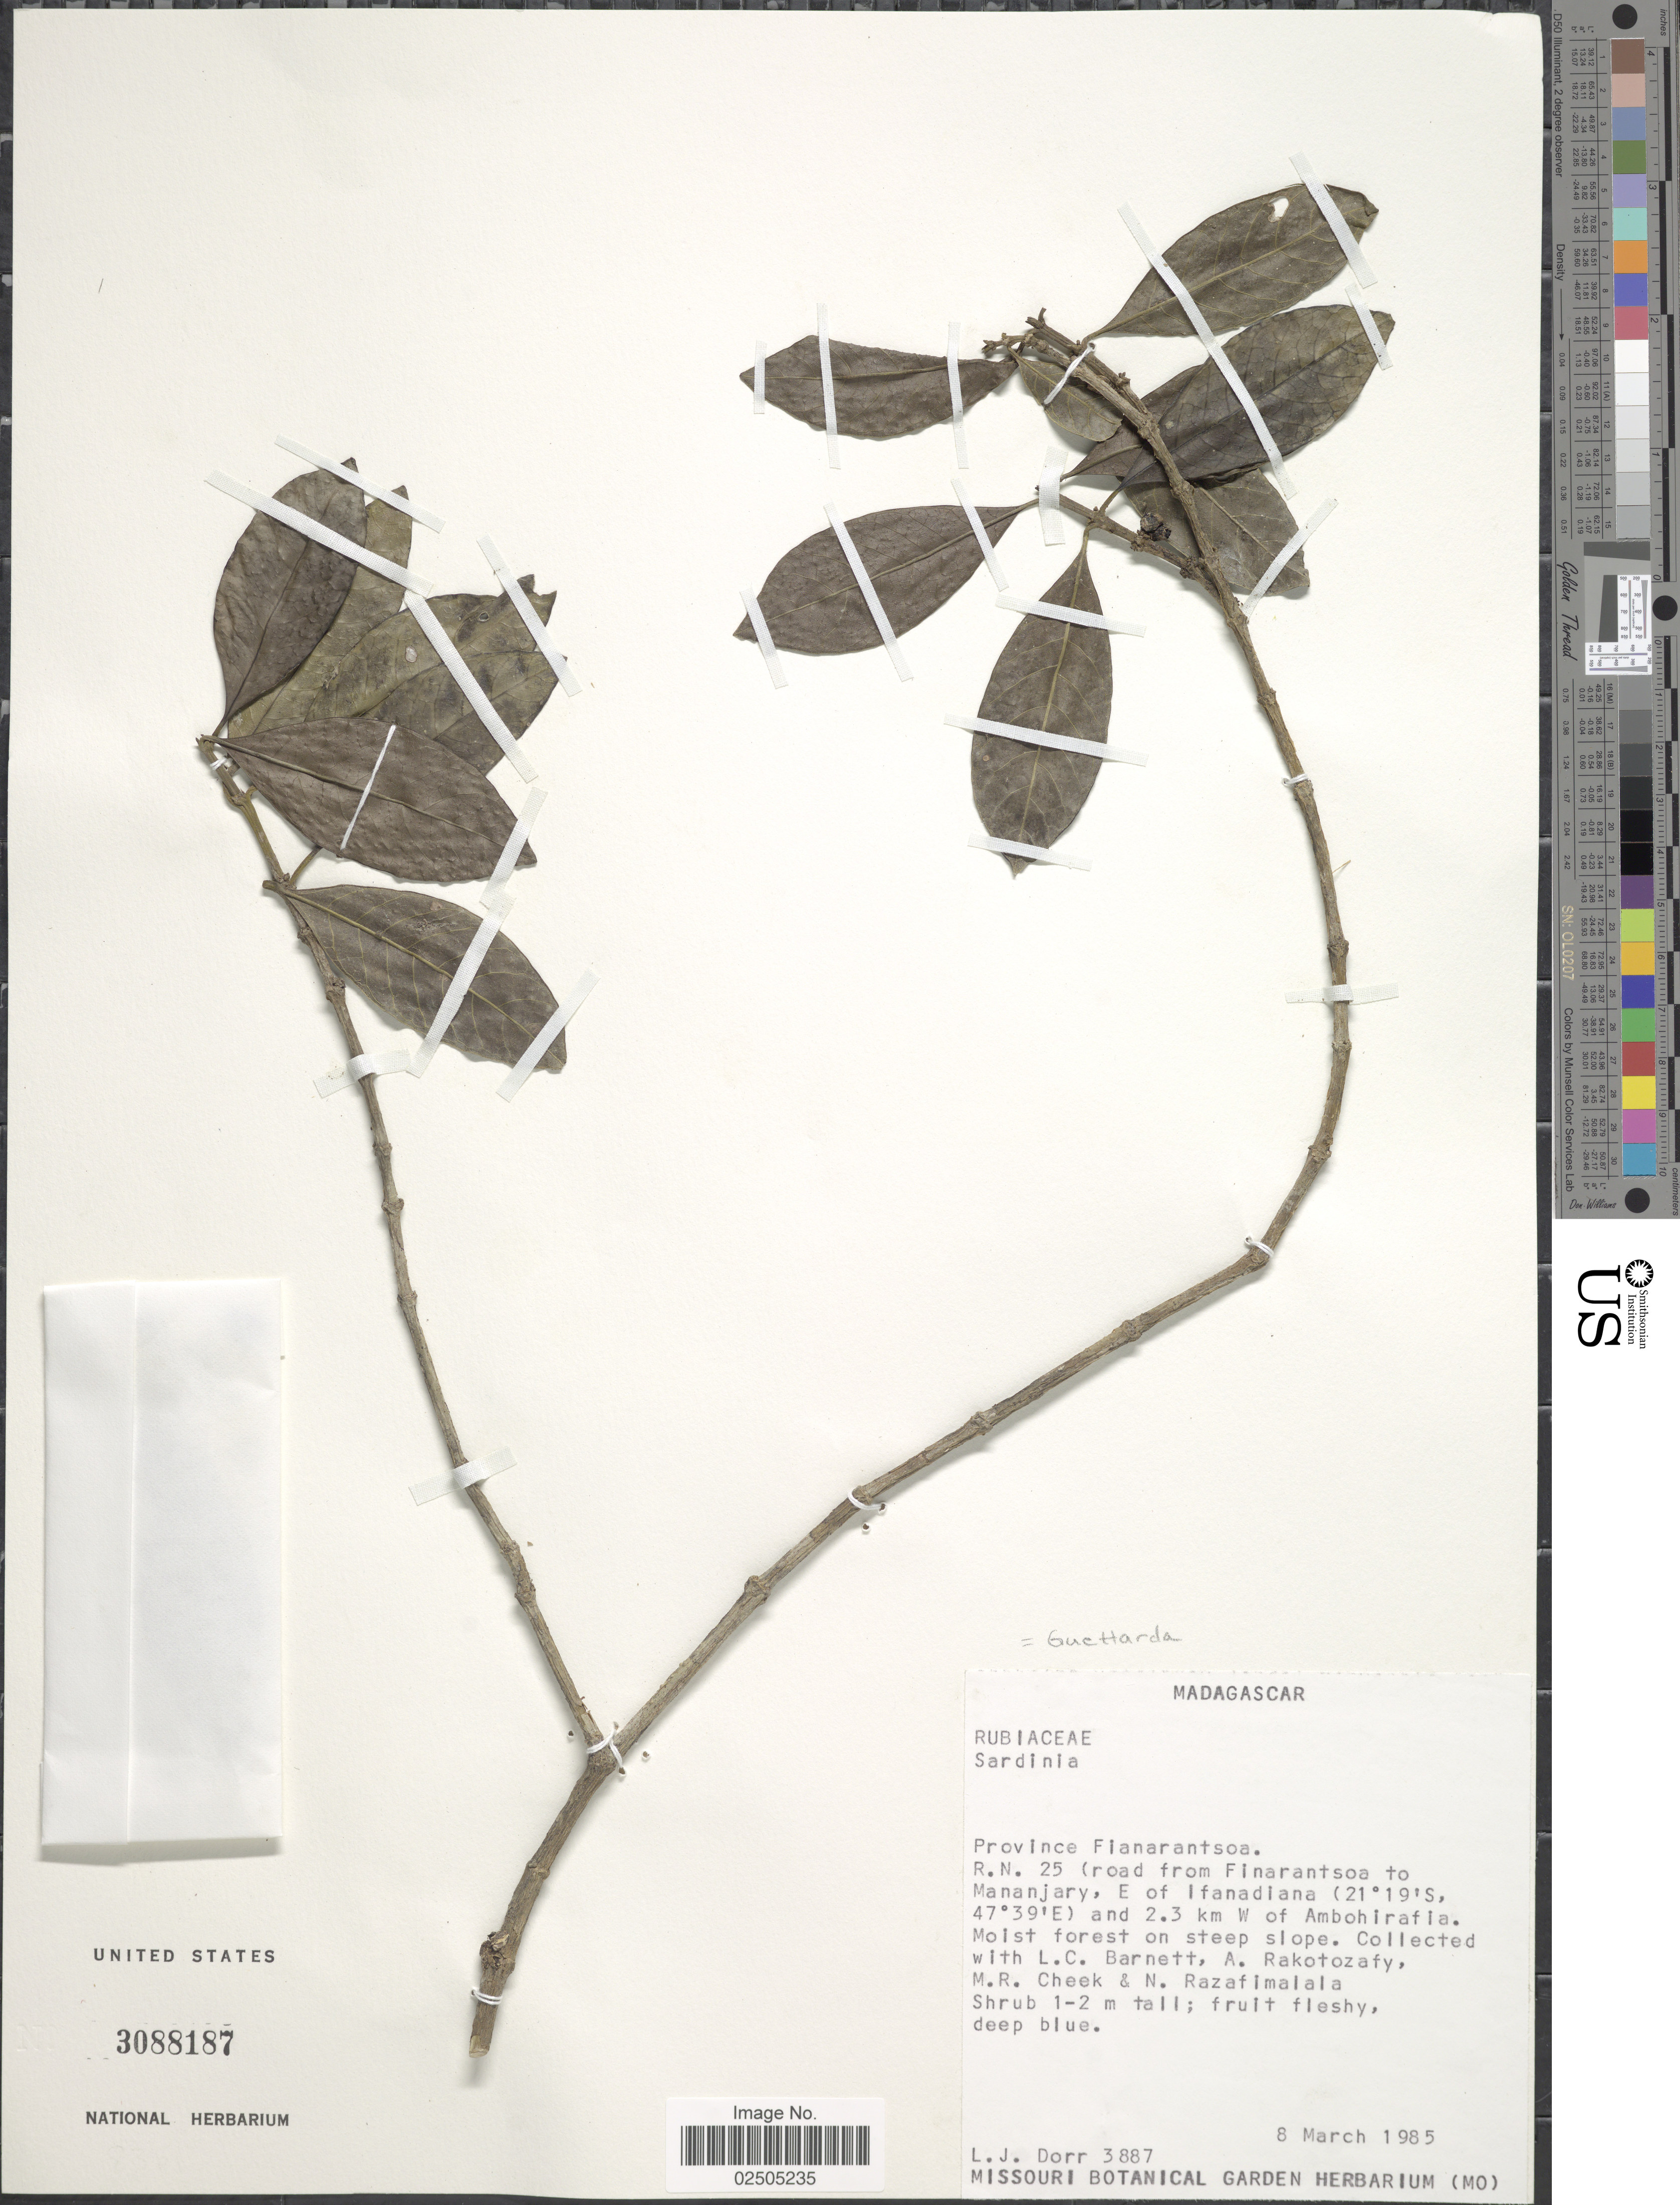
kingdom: Plantae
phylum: Tracheophyta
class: Magnoliopsida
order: Gentianales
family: Rubiaceae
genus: Guettarda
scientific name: Guettarda sp.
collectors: L. J. Dorr, L. C. Barnett, A. Rakotozafy, M. Cheek & N. Razafimalala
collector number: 3887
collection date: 1985-03-08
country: Madagascar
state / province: Vatovavy Fitovinany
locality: R.N. 25 (road from Finarantsoa to Mananjary, E of Ifanadiana and 2.3 km W of Ambohirafia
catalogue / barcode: US 3088187